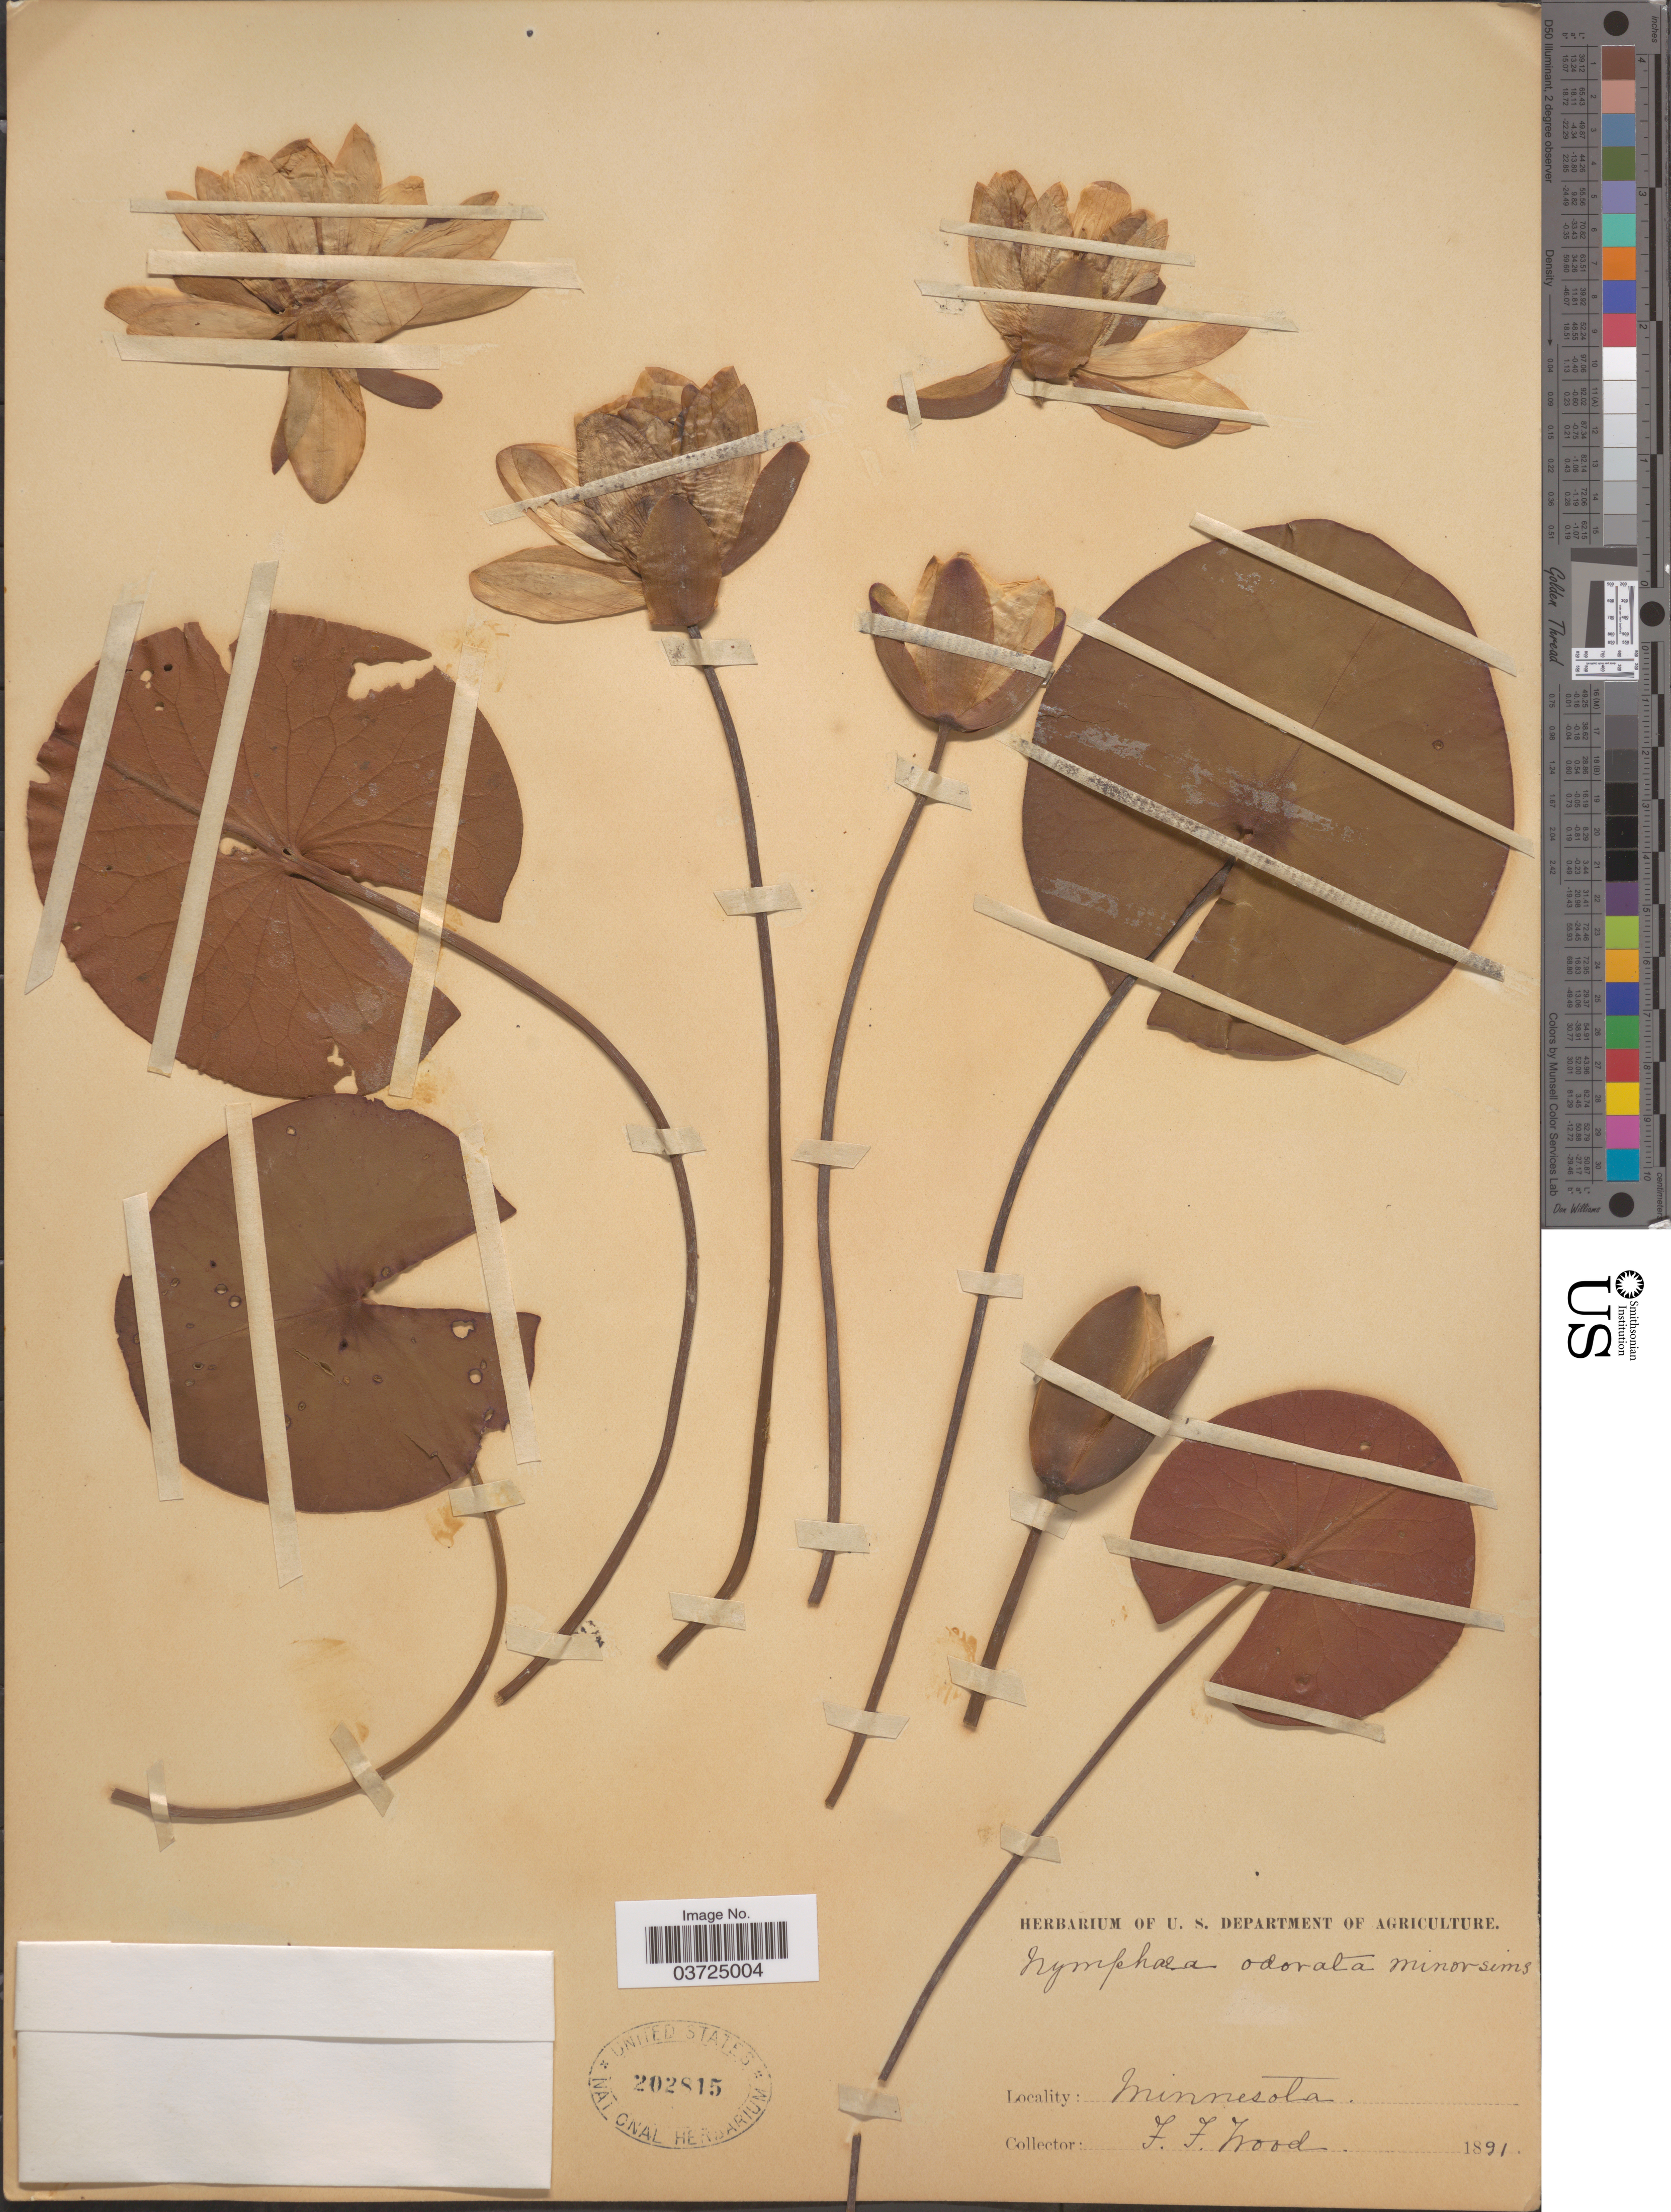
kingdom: Plantae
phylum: Tracheophyta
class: Magnoliopsida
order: Nymphaeales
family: Nymphaeaceae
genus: Nymphaea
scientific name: Nymphaea odorata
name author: Aiton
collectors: F. Wood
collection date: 1891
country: United States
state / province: Minnesota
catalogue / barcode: US 202815